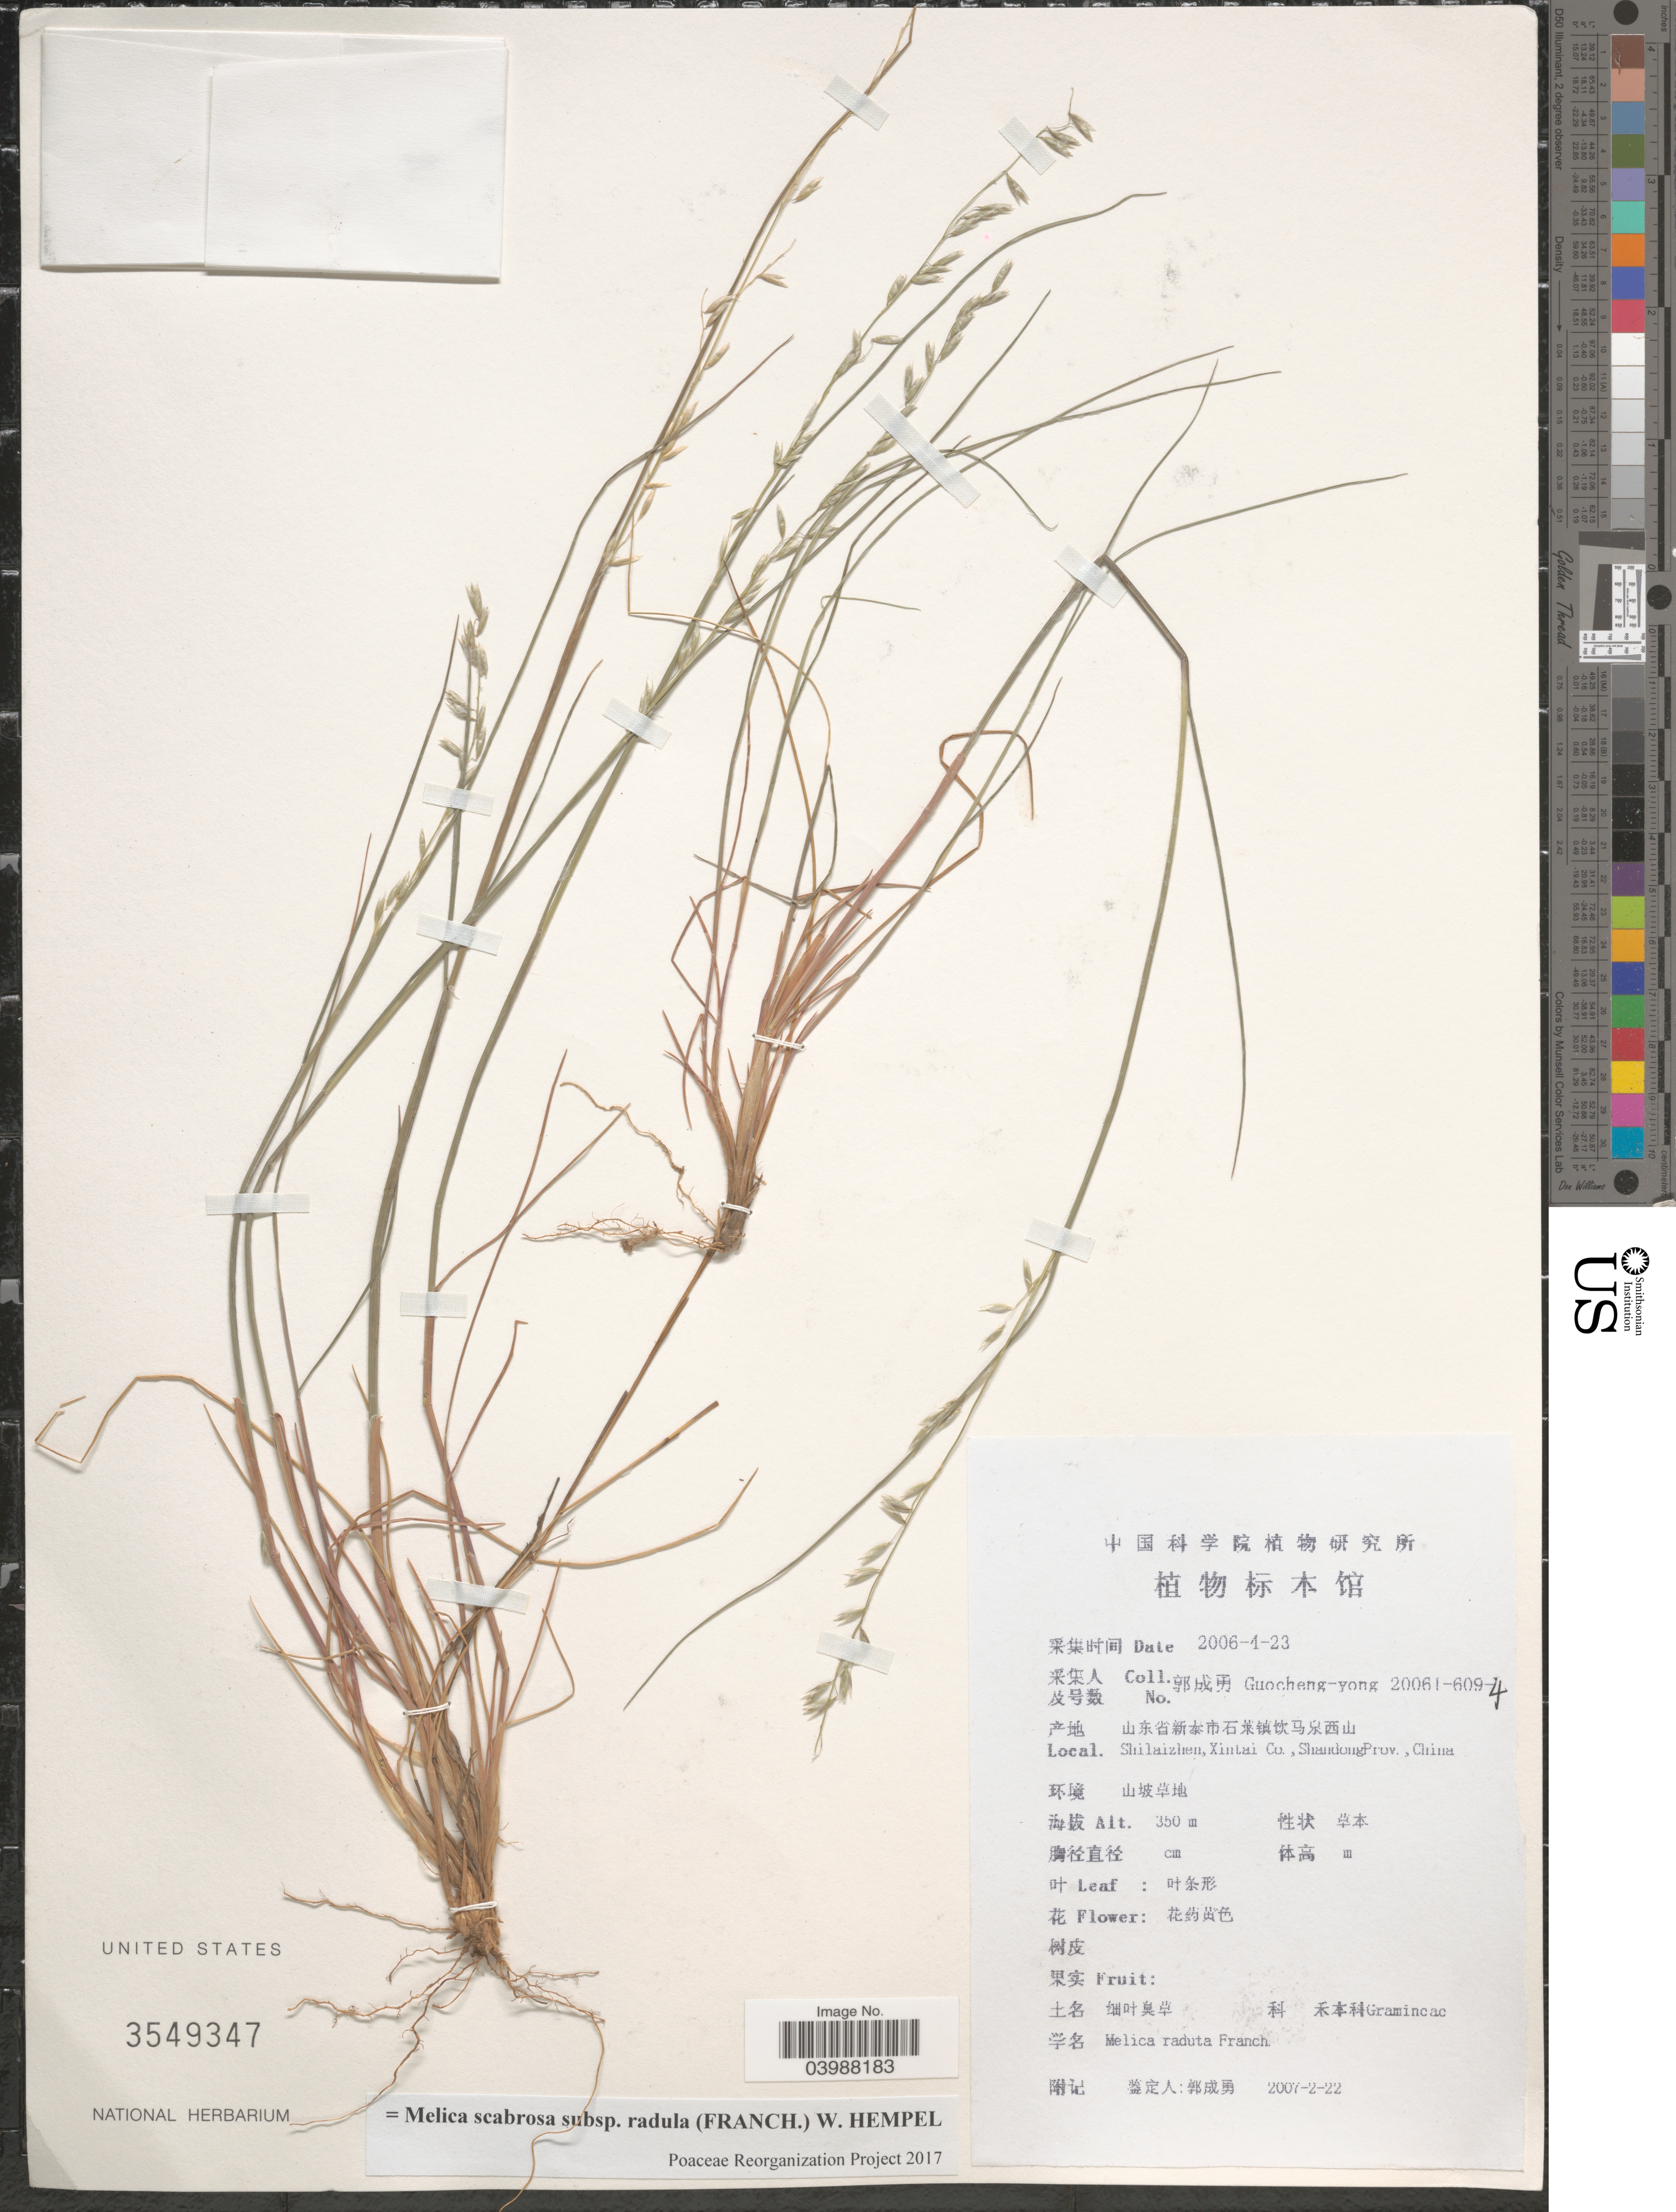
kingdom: Plantae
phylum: Tracheophyta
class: Liliopsida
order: Poales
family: Poaceae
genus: Melica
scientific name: Melica scabrosa subsp. radula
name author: (Franch.) W. Hempel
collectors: Guo cheng-yong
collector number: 20061-609-4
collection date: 2006-01-23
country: China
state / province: Shandong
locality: Shilaizhen, Xintai Co.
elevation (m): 350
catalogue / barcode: US 3549347